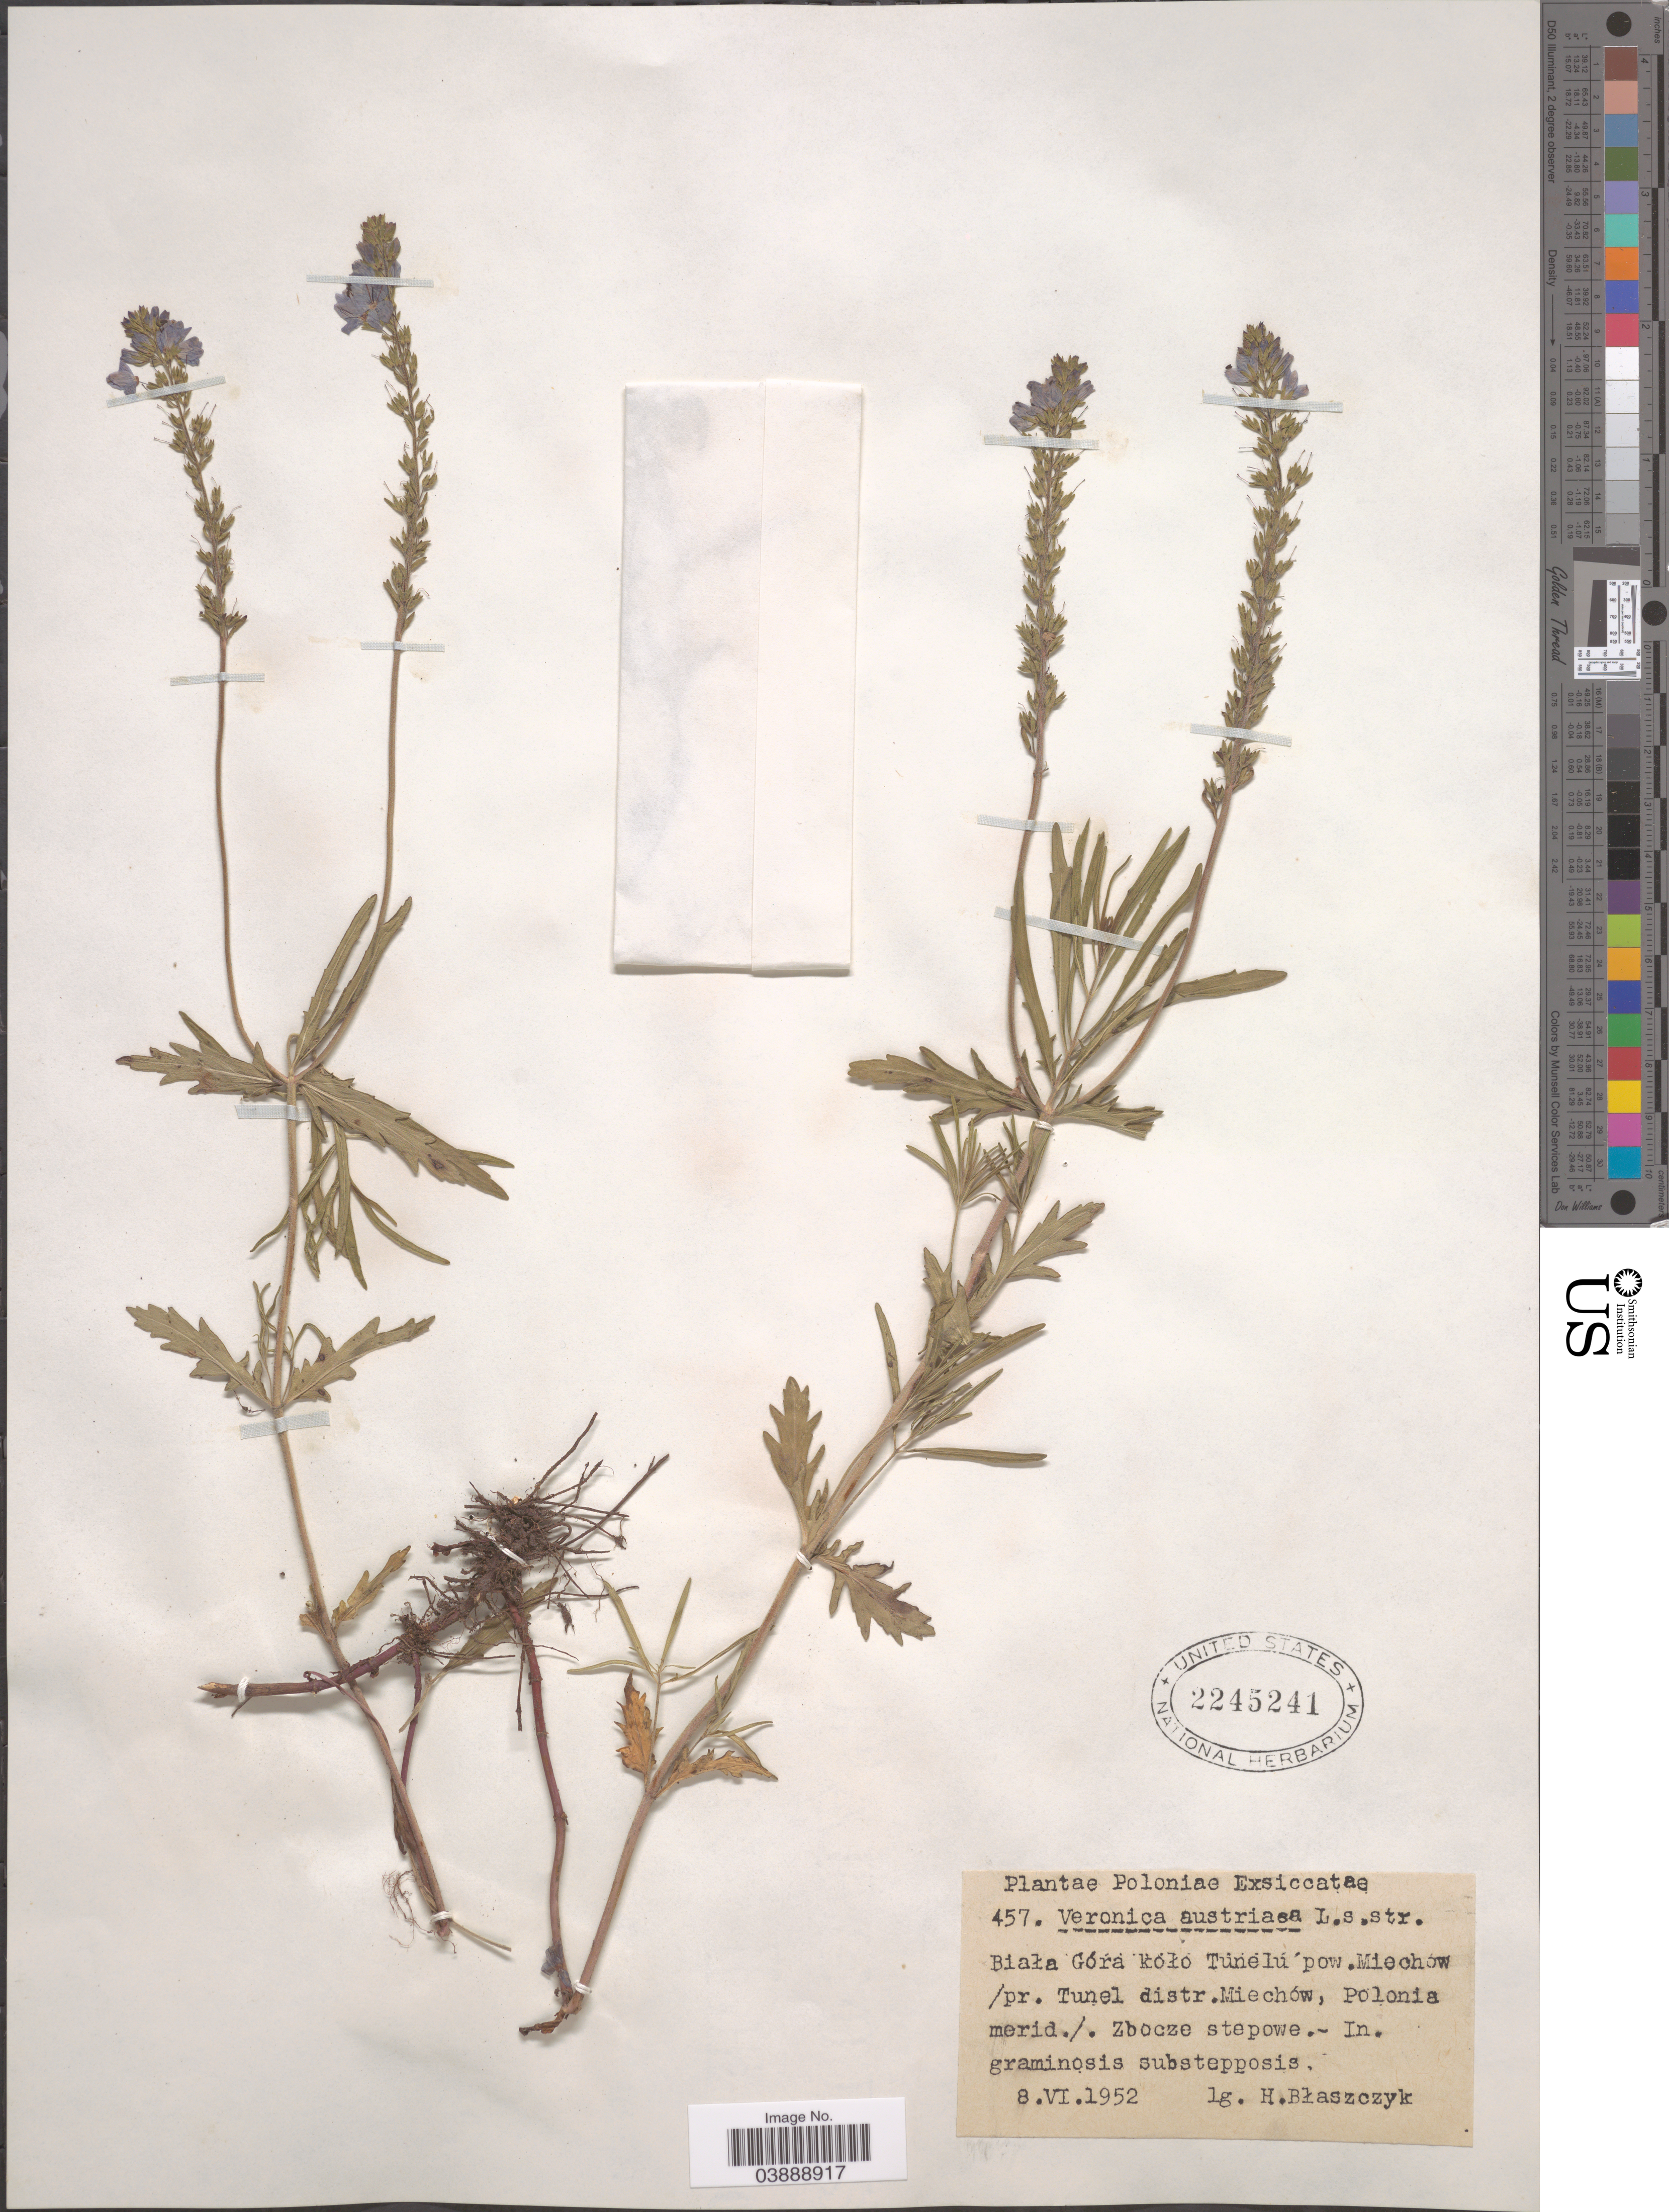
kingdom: Plantae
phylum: Tracheophyta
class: Magnoliopsida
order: Lamiales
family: Plantaginaceae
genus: Veronica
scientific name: Veronica austriaca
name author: L.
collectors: H. Błaszçzyk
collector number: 457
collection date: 1952-06-08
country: Poland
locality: Poloniae. Biała Góra koło Tunelu pow. Miechow / pr. Tunel distr. Miechow, Polonia merid.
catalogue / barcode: US 2245241